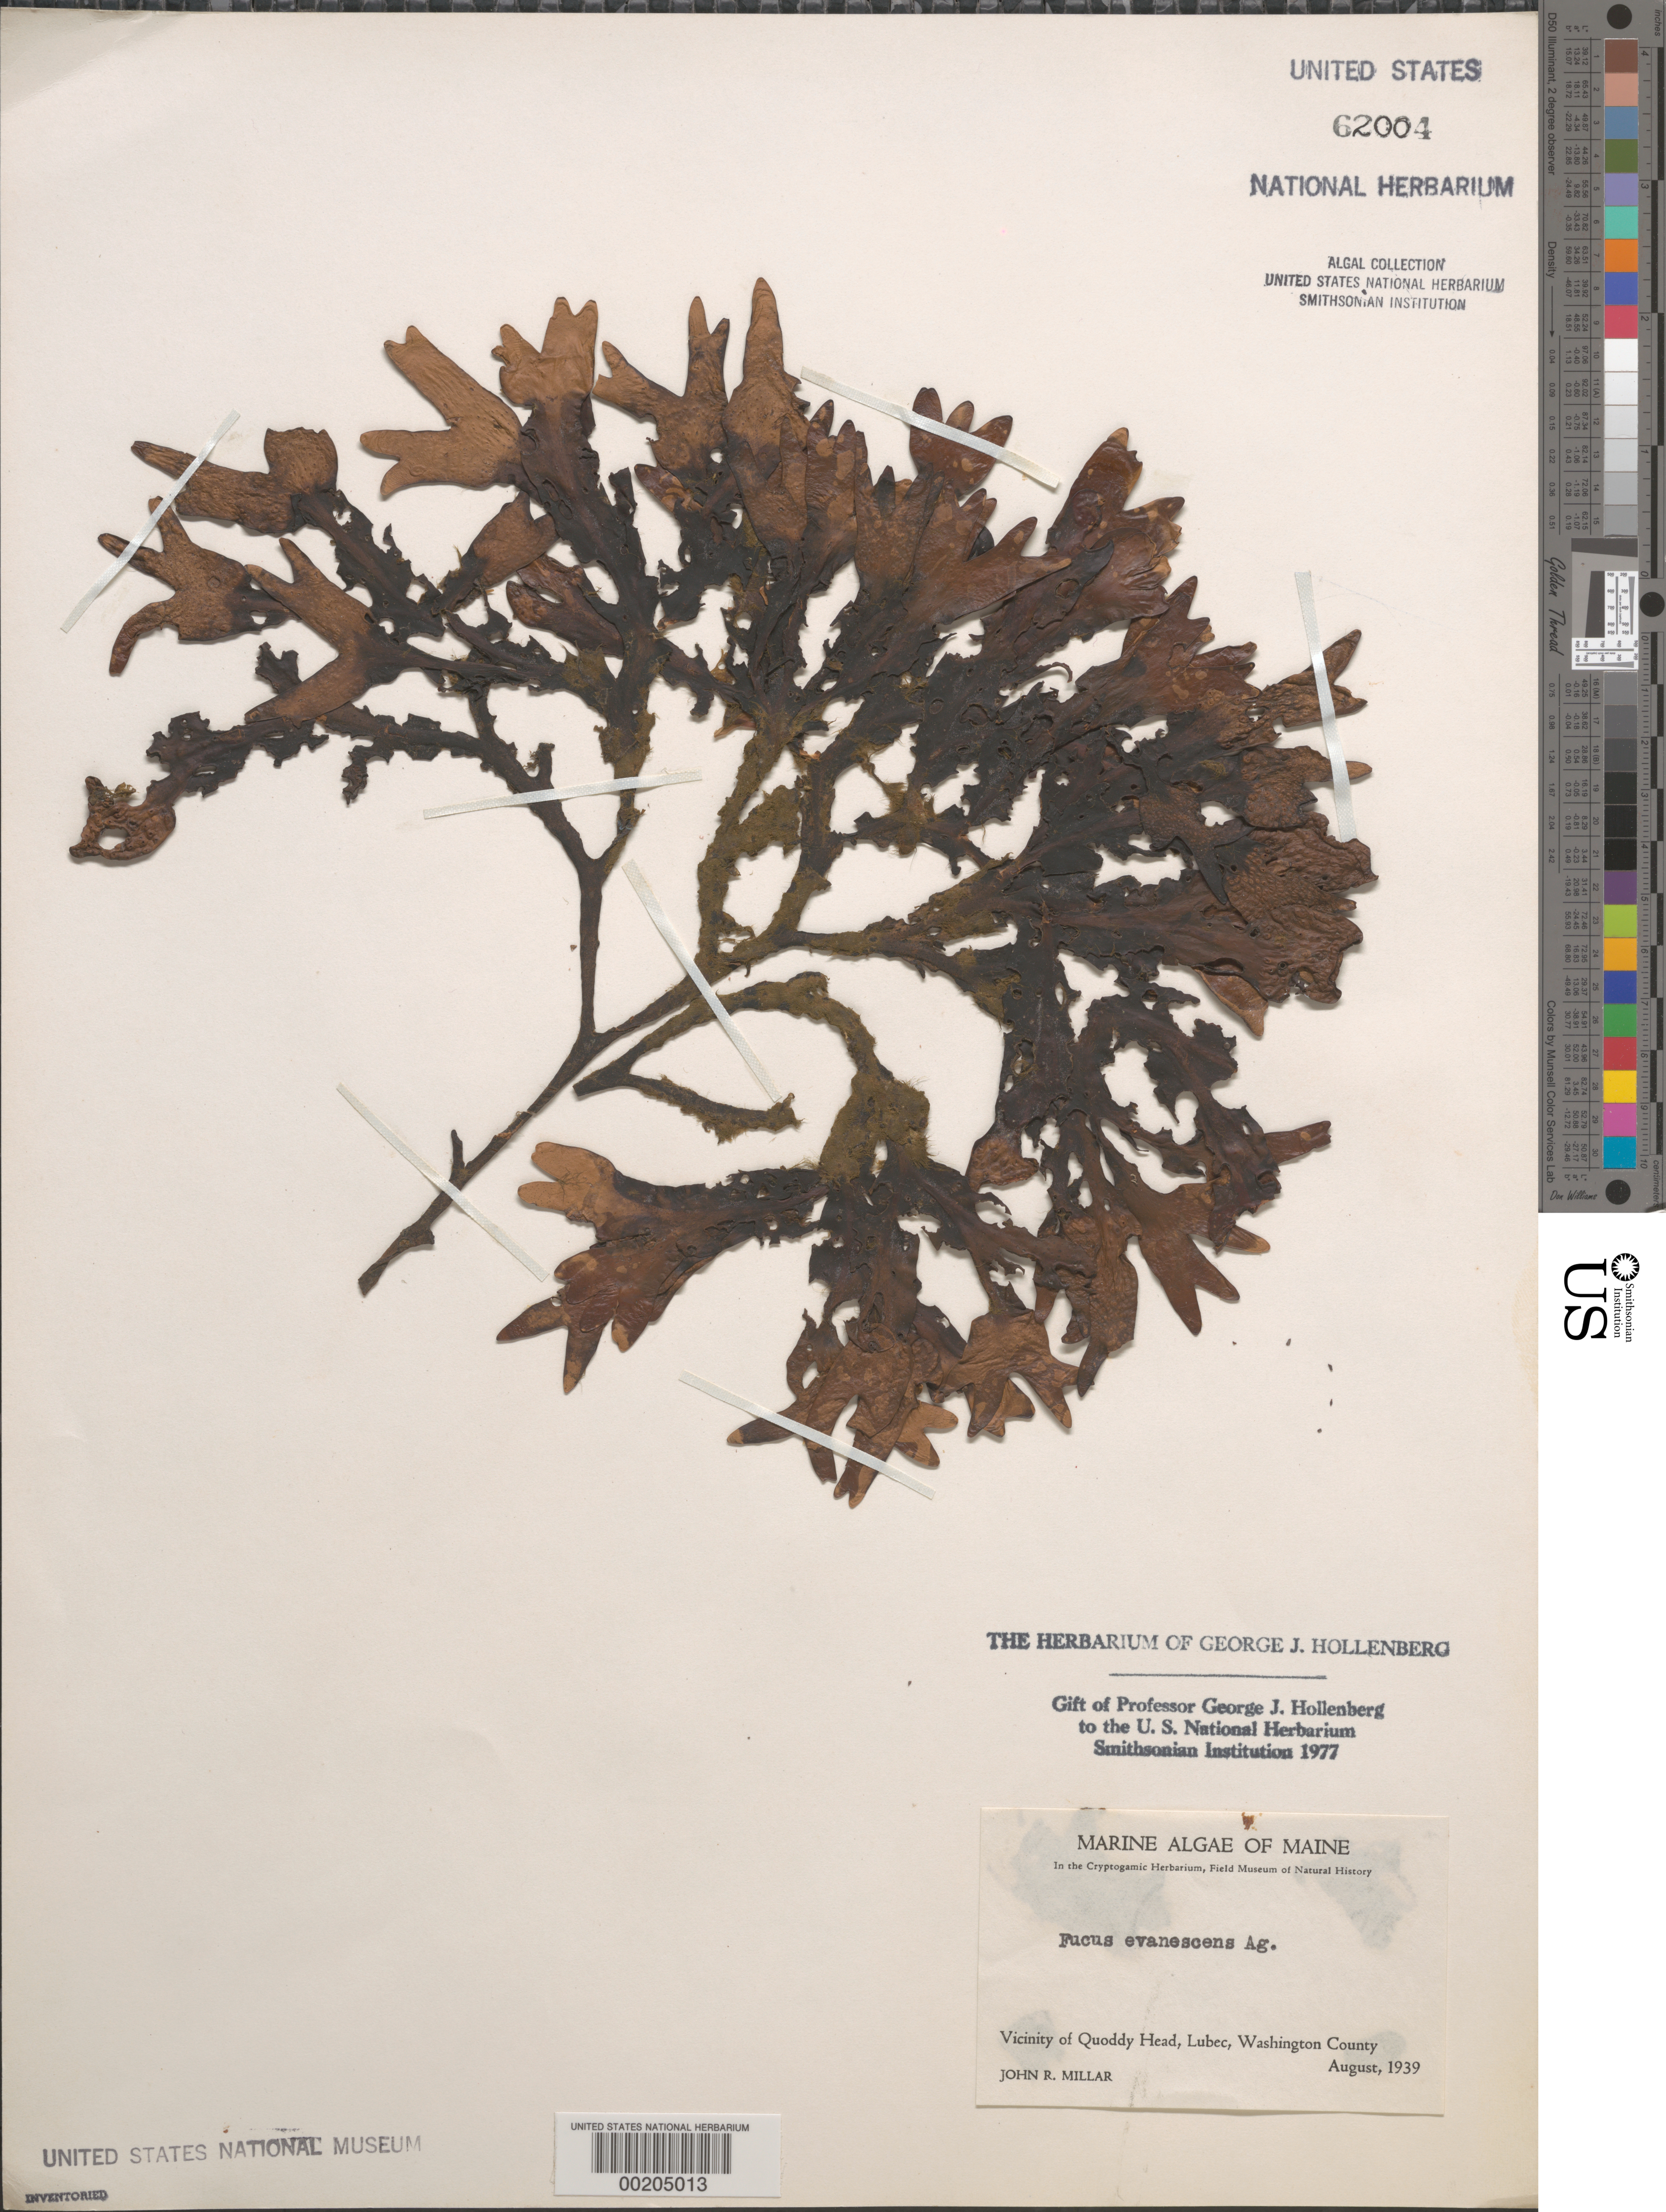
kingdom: Chromista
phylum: Ochrophyta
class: Phaeophyceae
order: Fucales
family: Fucaceae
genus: Fucus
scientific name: Fucus distichus subsp. evanescens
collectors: J. Millar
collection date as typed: Aug 1939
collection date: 1939-08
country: United States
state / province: Maine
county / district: Washington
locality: Lubec, Quoddy Head area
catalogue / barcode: US 62004